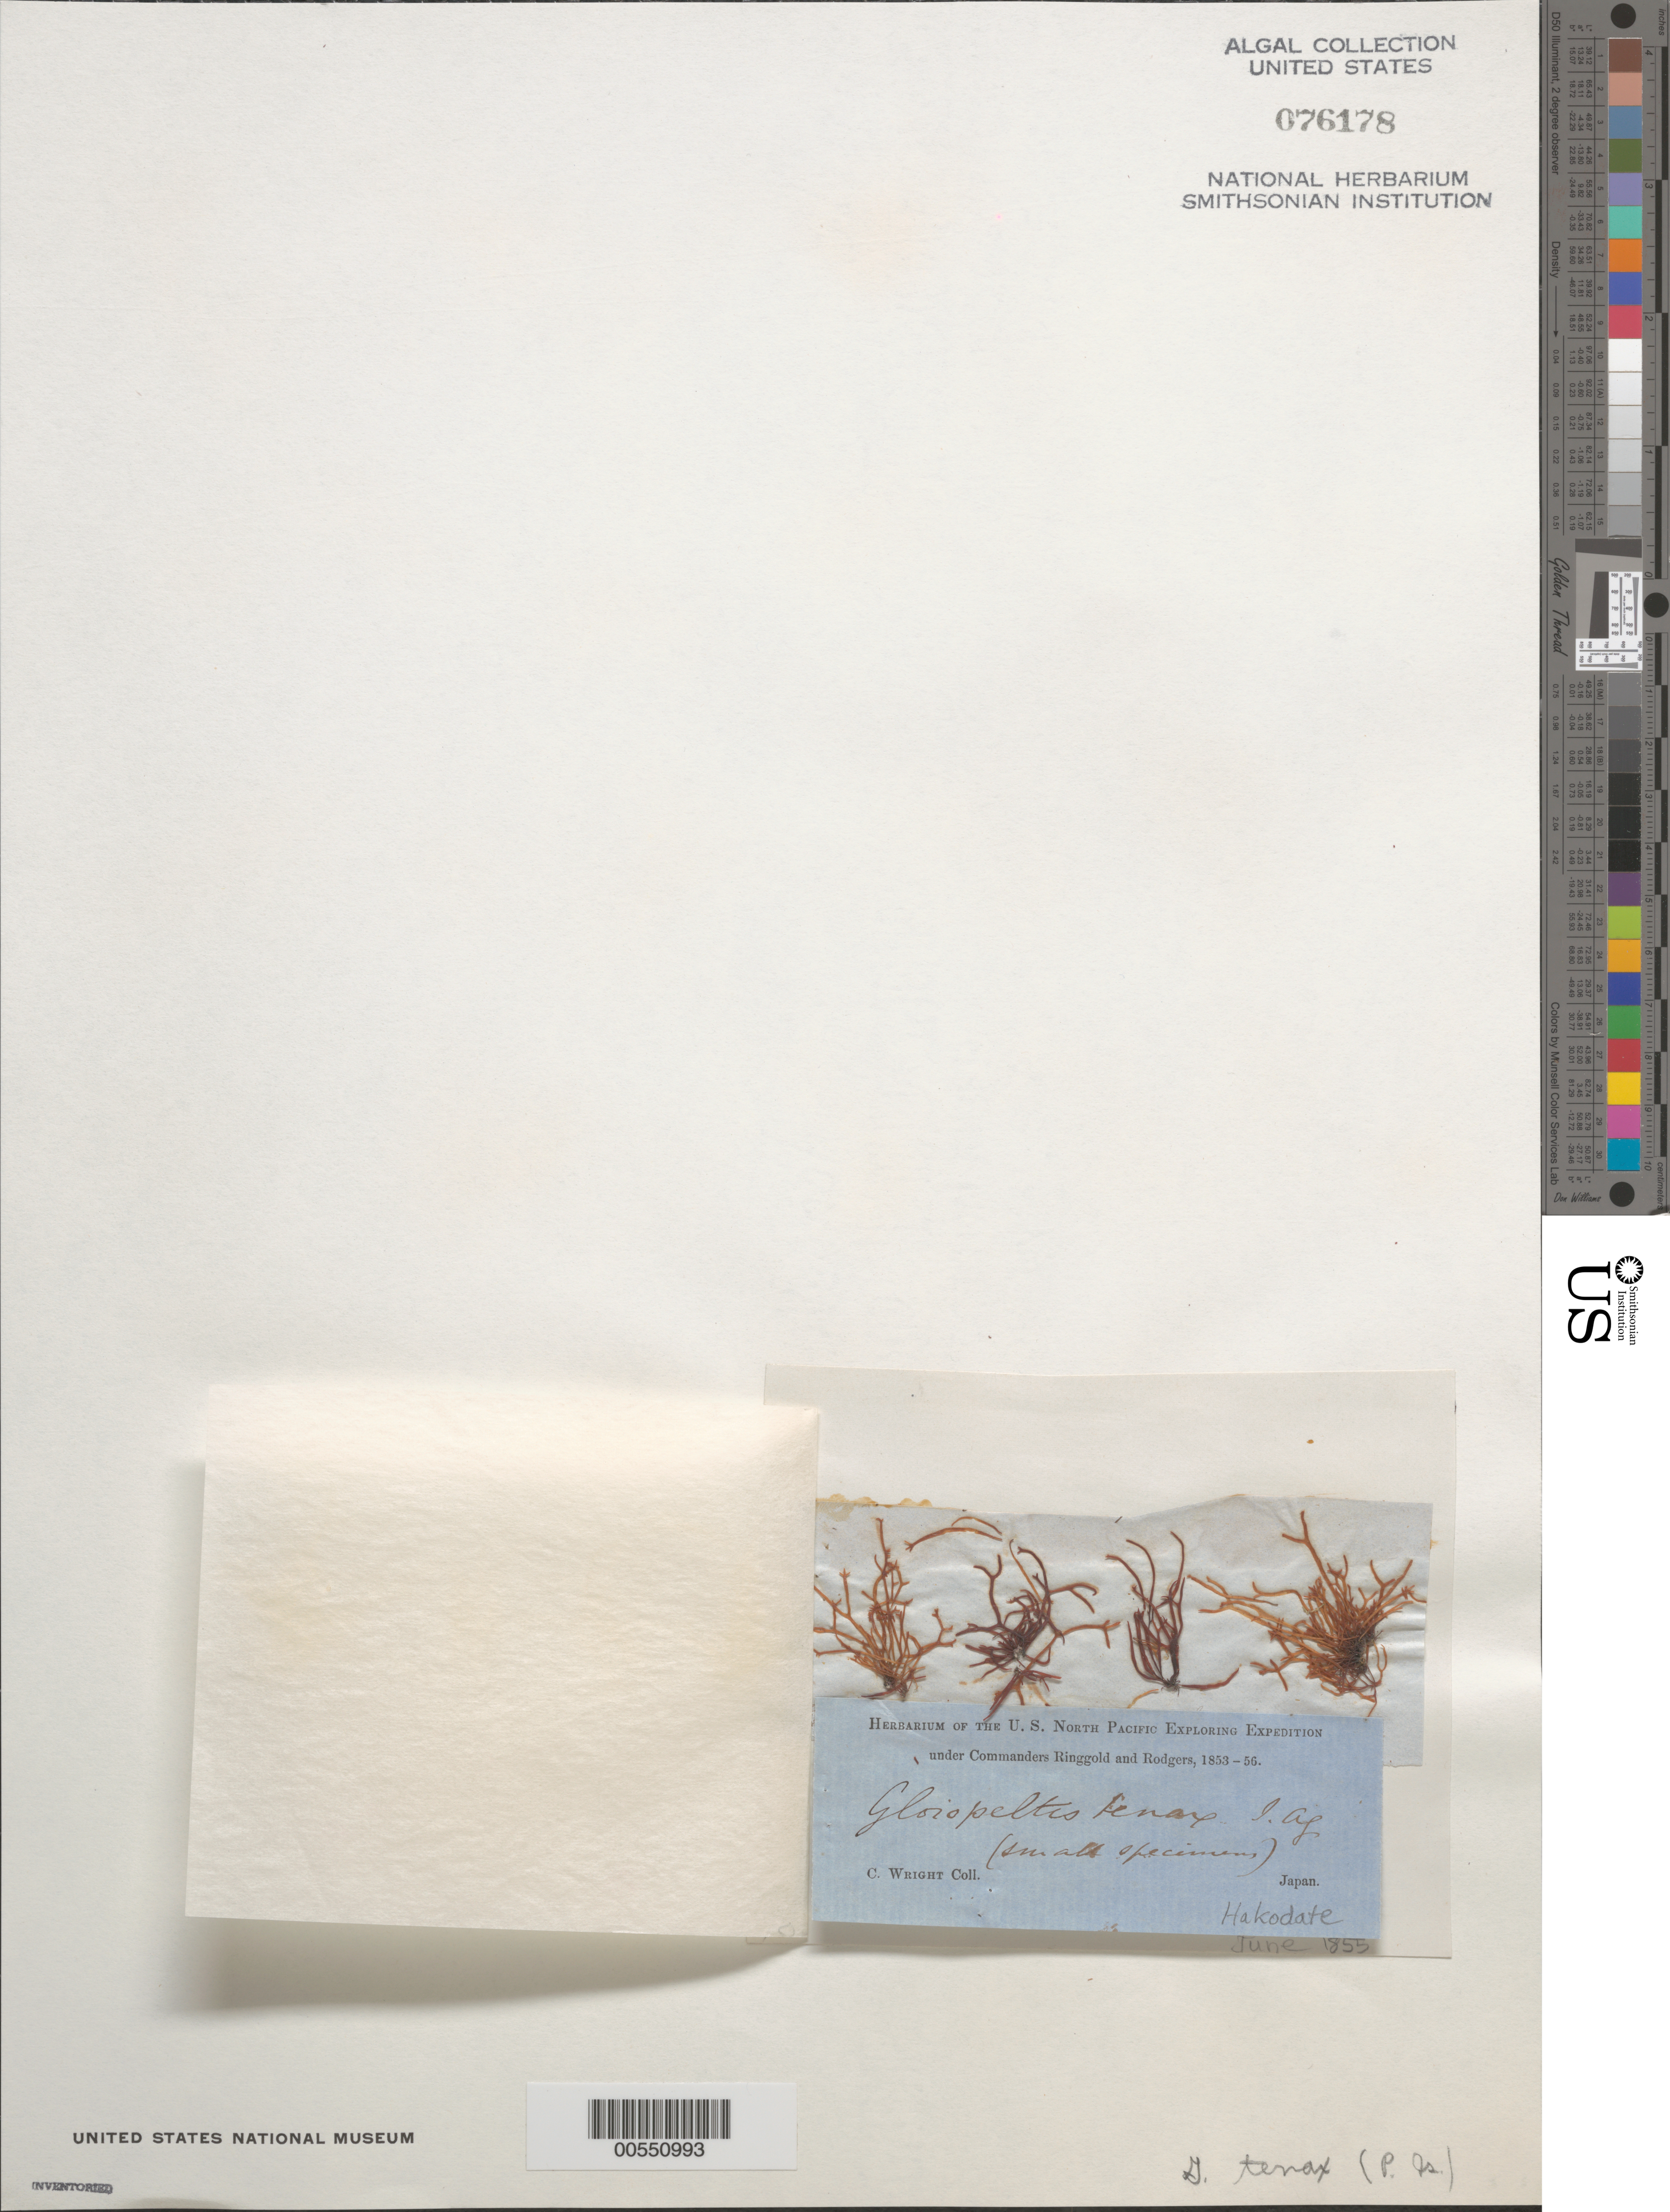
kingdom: Plantae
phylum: Rhodophyta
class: Florideophyceae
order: Gigartinales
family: Endocladiaceae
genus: Gloiopeltis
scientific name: Gloiopeltis tenax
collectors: C. Wright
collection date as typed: Jun 1855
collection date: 1855-06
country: Japan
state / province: Hokkaido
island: Hokkaido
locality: Hakodate (Hakodade)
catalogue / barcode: US 76178